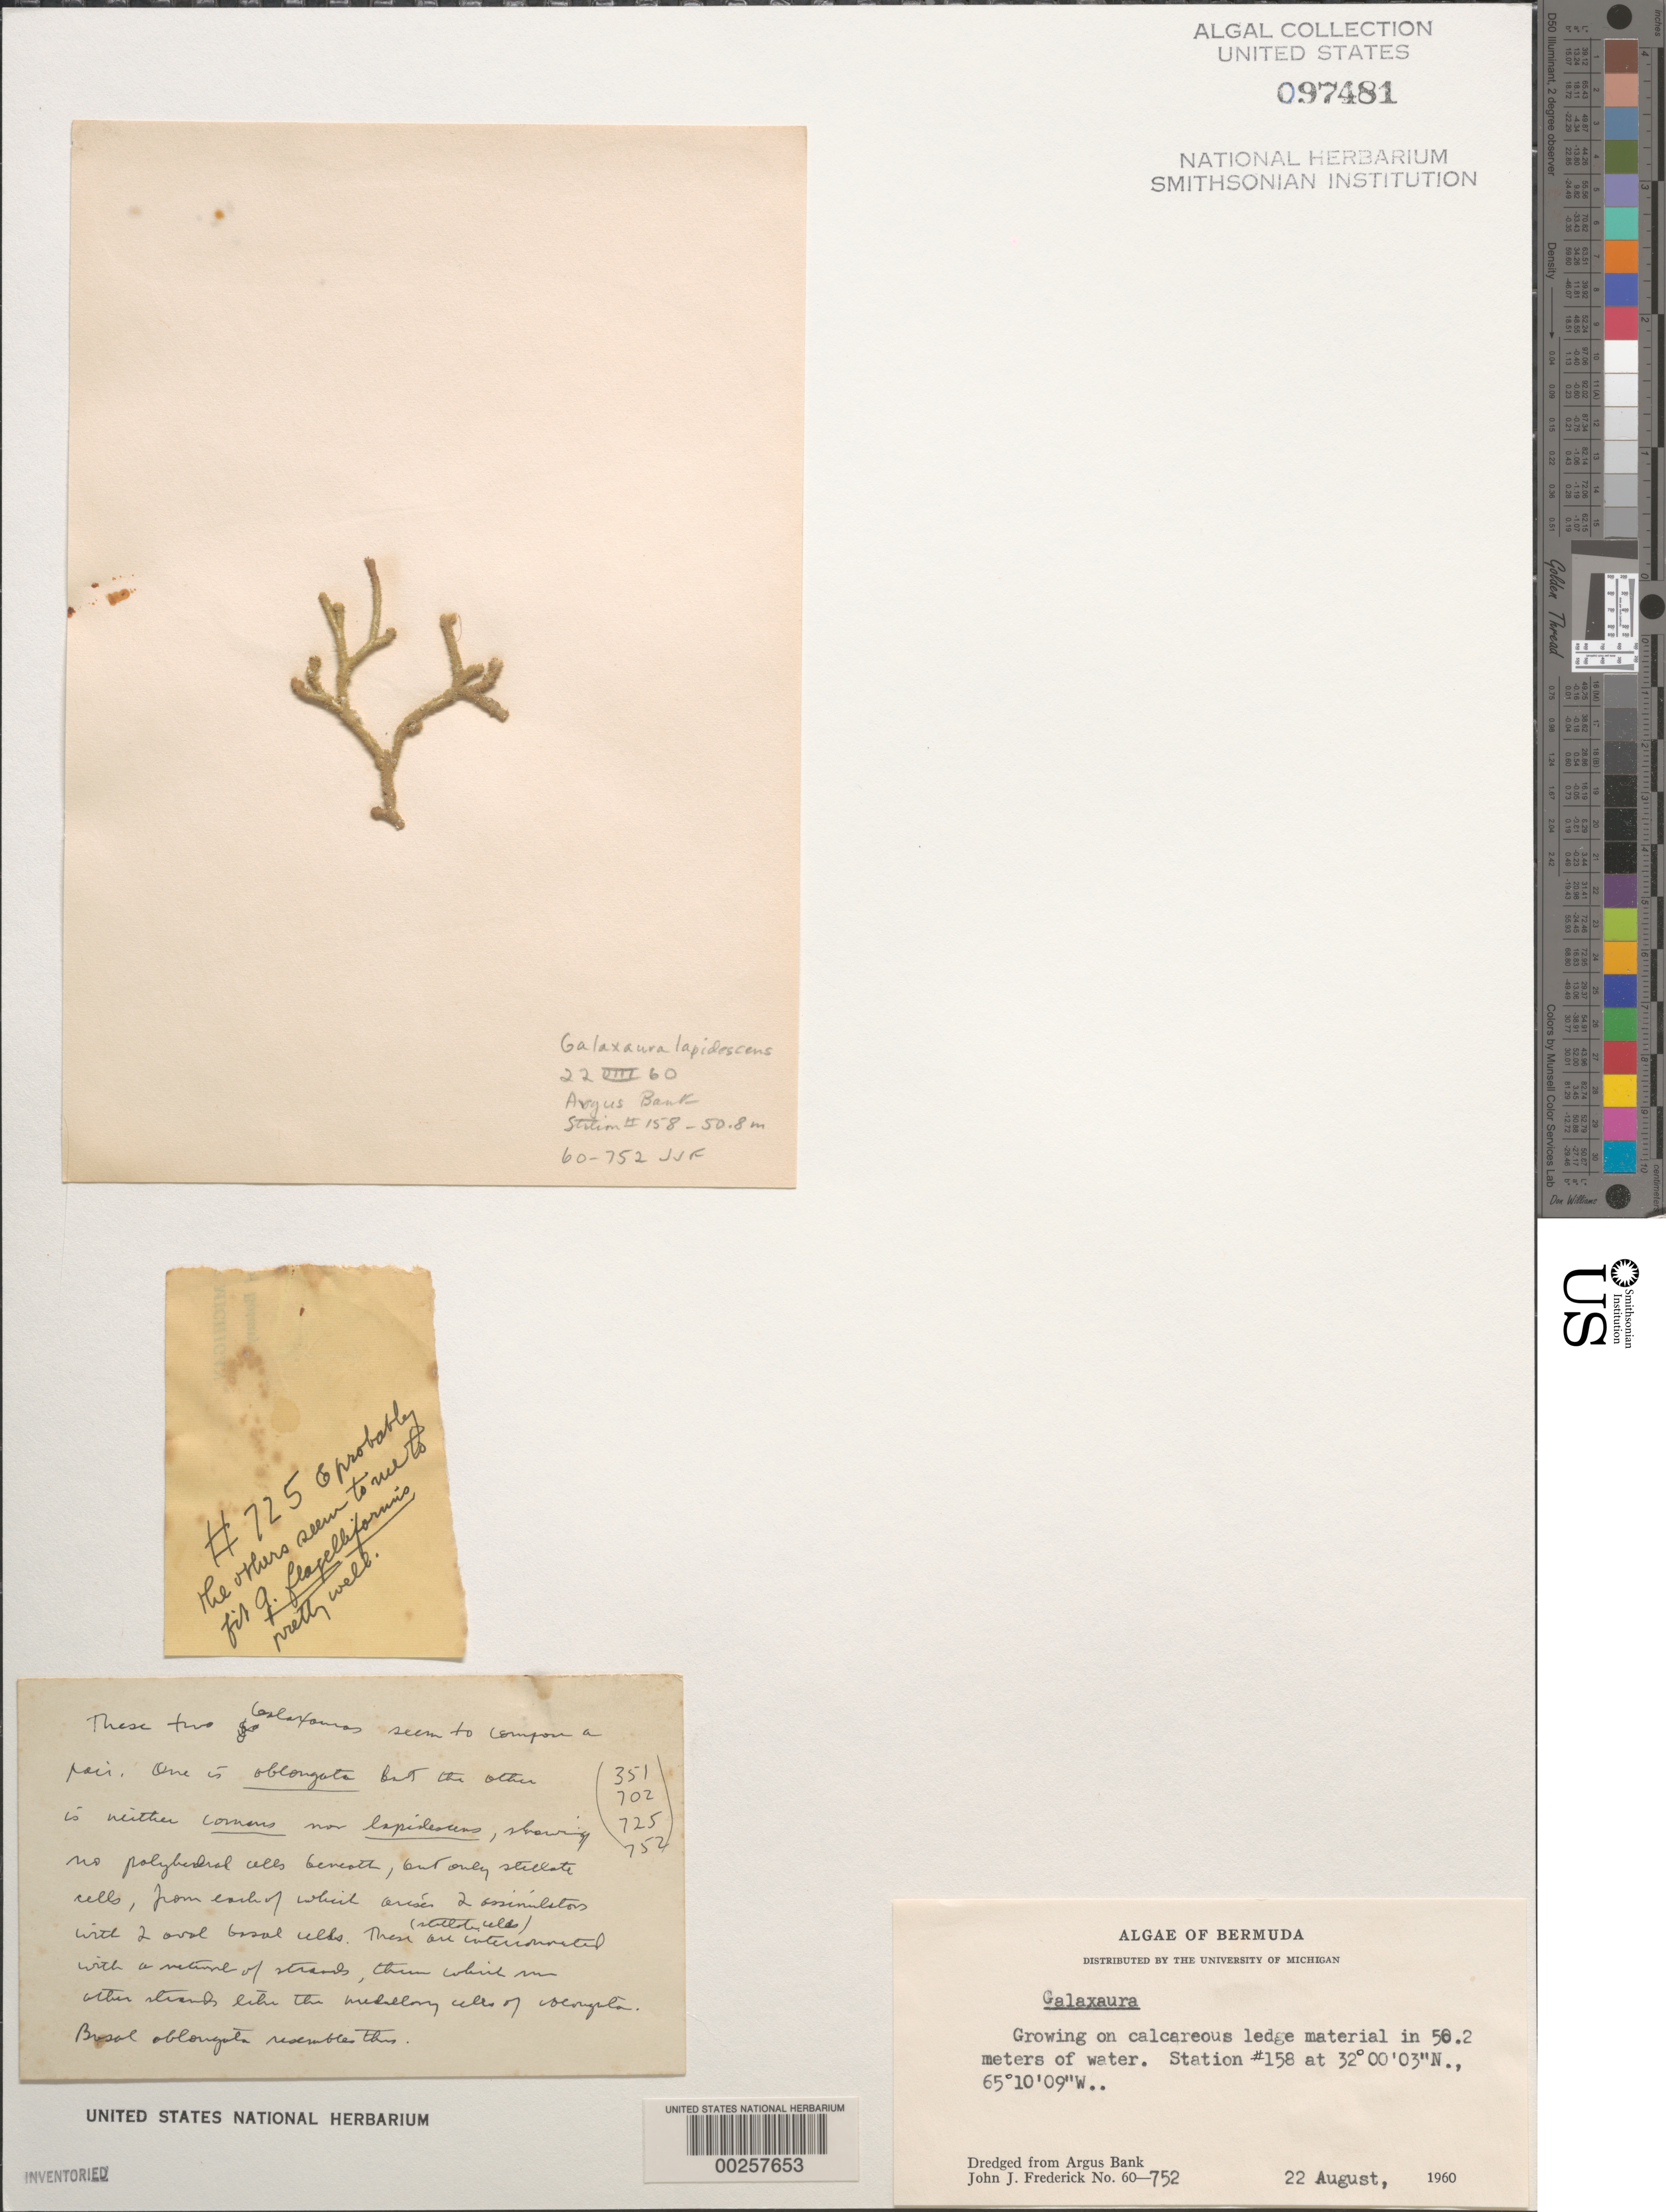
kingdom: Plantae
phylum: Rhodophyta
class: Florideophyceae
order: Nemaliales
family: Galaxauraceae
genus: Galaxaura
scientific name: Galaxaura sp.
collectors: J. Frederick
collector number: JJF 60-752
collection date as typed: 22 Aug 1960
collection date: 1960-08-22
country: Bermuda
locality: Argus Bank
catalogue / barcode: US 97481